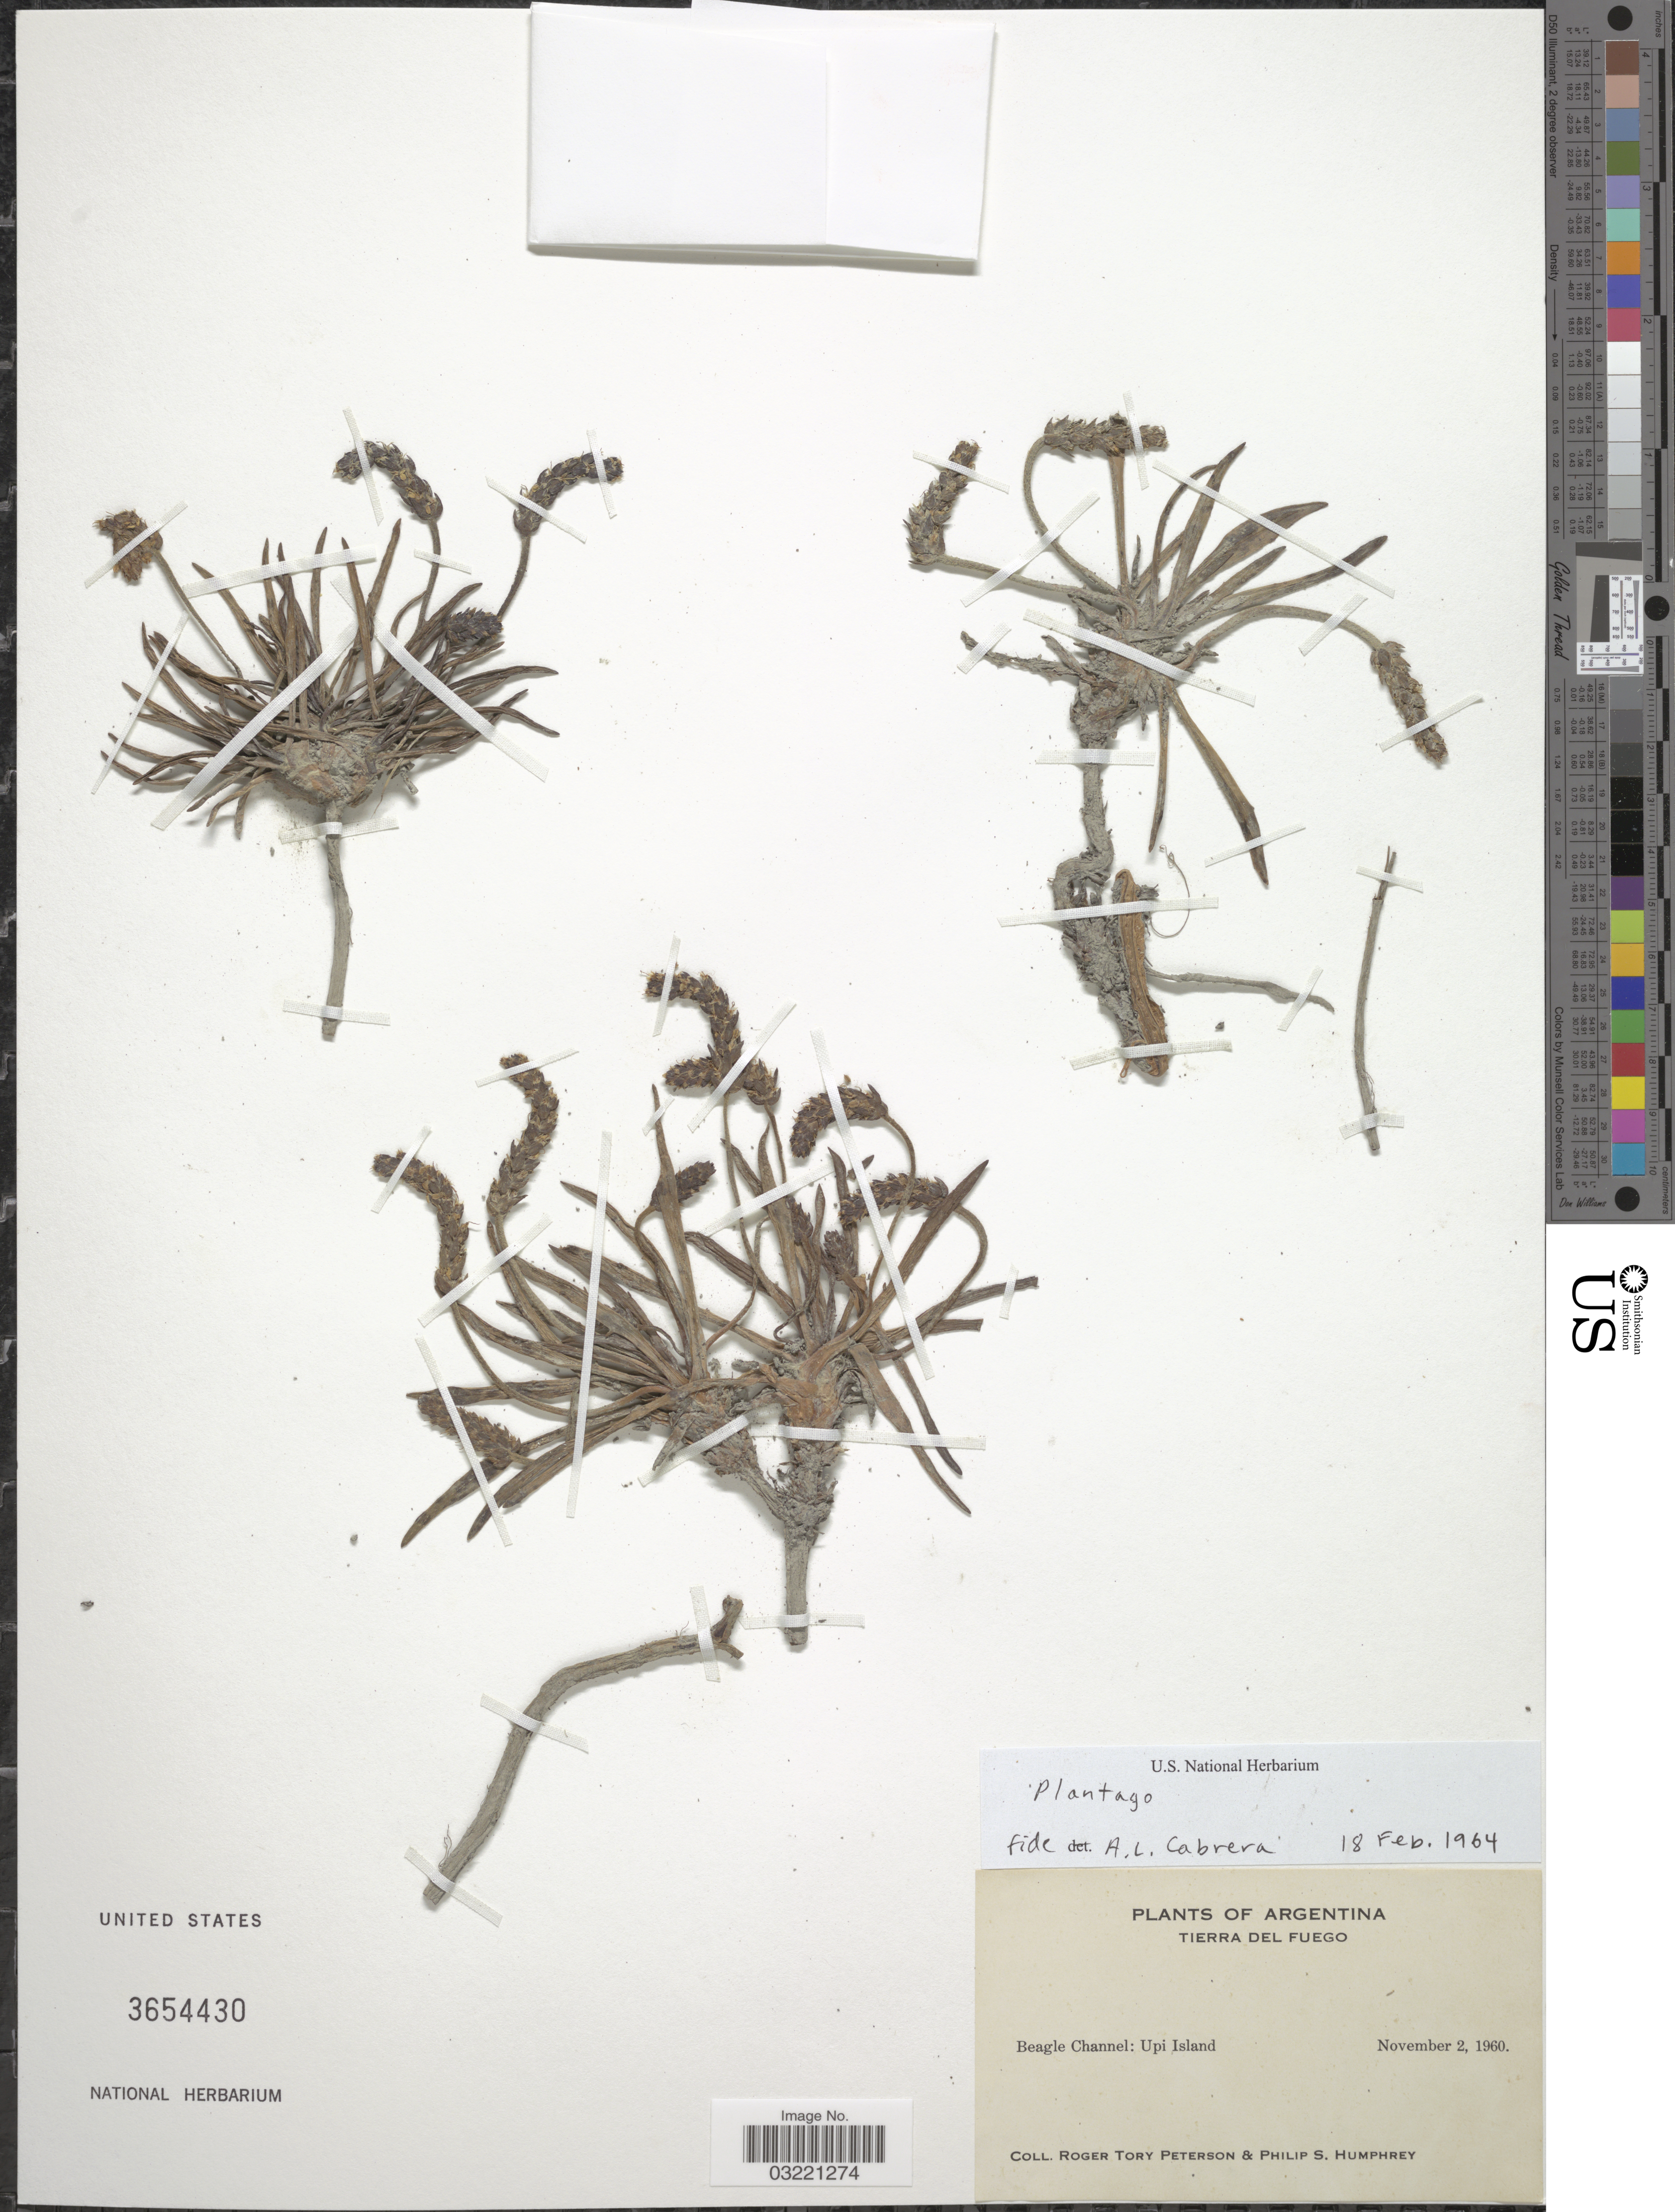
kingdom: Plantae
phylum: Tracheophyta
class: Magnoliopsida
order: Lamiales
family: Plantaginaceae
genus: Plantago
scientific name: Plantago sp.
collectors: R. Peterson & P. Humphrey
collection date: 1960-11-02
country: Argentina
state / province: Tierra del Fuego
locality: Beagle Channel: Upi Island.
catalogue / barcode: US 3654430